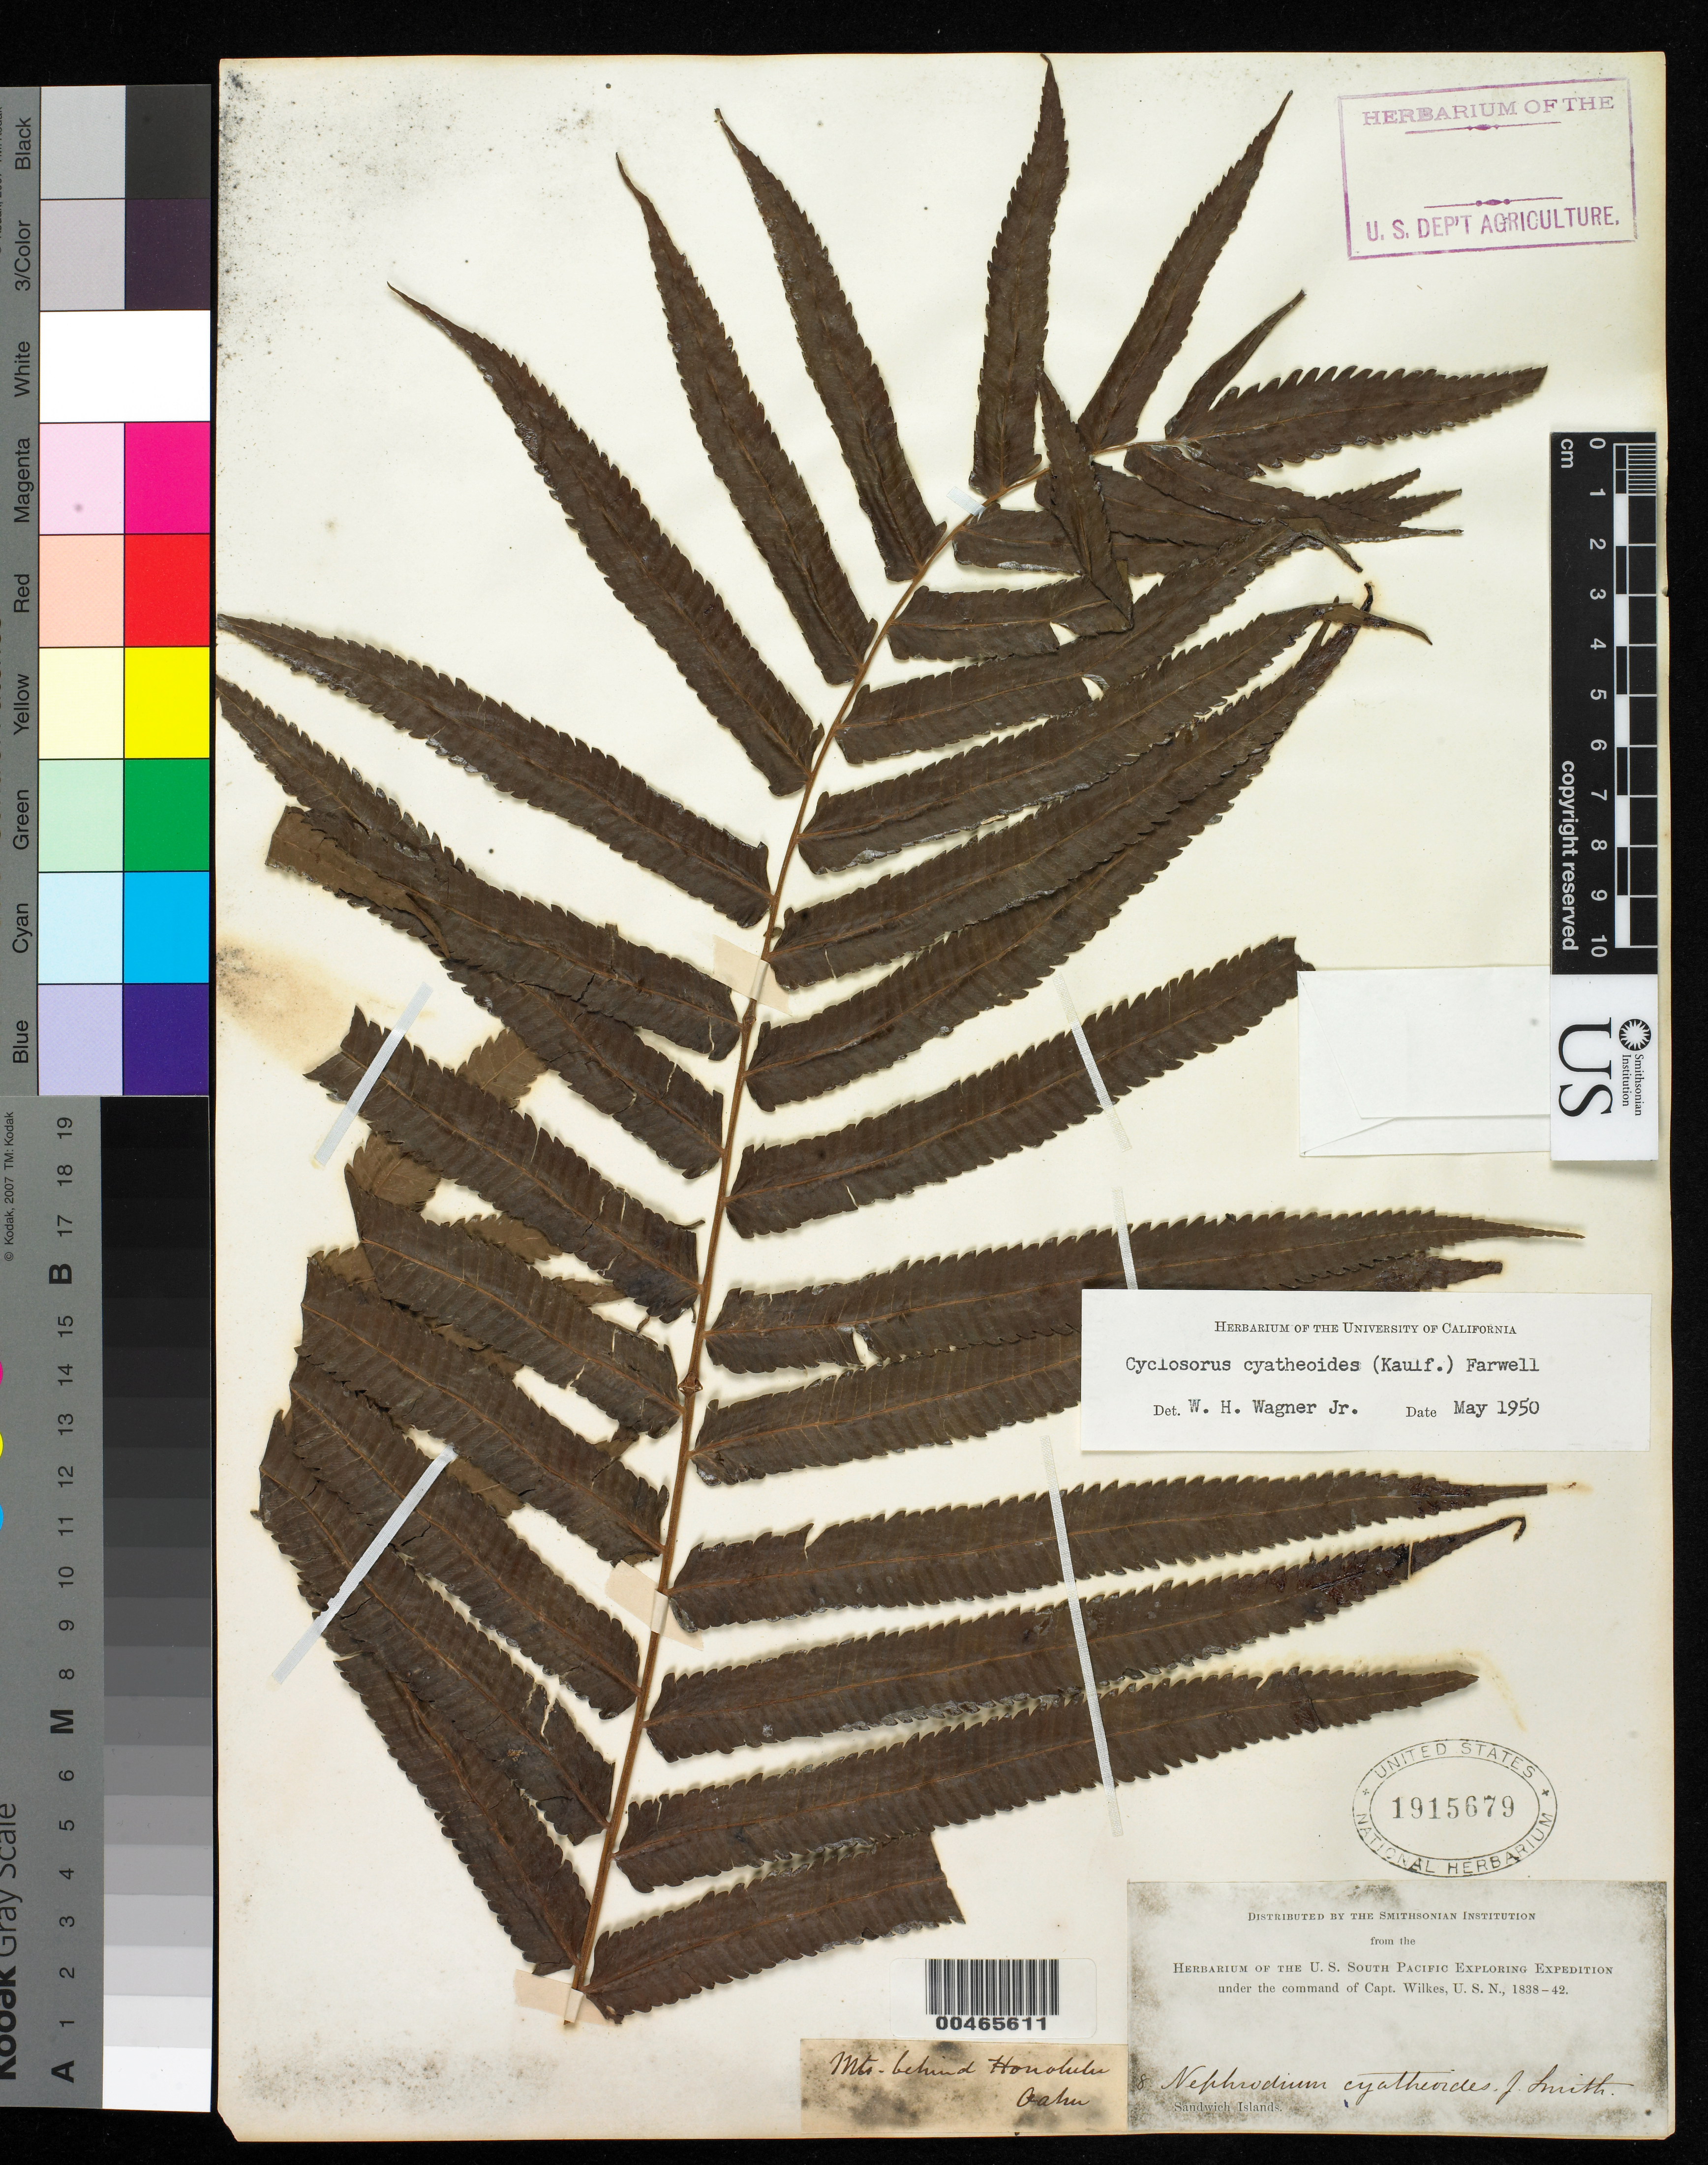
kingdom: Plantae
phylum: Tracheophyta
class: Polypodiopsida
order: Polypodiales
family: Thelypteridaceae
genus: Christella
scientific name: Christella cyatheoides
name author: (Kaulf.) Holttum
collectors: Wilkes Explor. Exped.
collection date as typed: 1838 to -- --- 1842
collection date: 1838/1842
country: United States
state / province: Hawaii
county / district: Honolulu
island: Oahu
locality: Sandwich Islands, Mts. behind Honolulu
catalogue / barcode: US 1915679